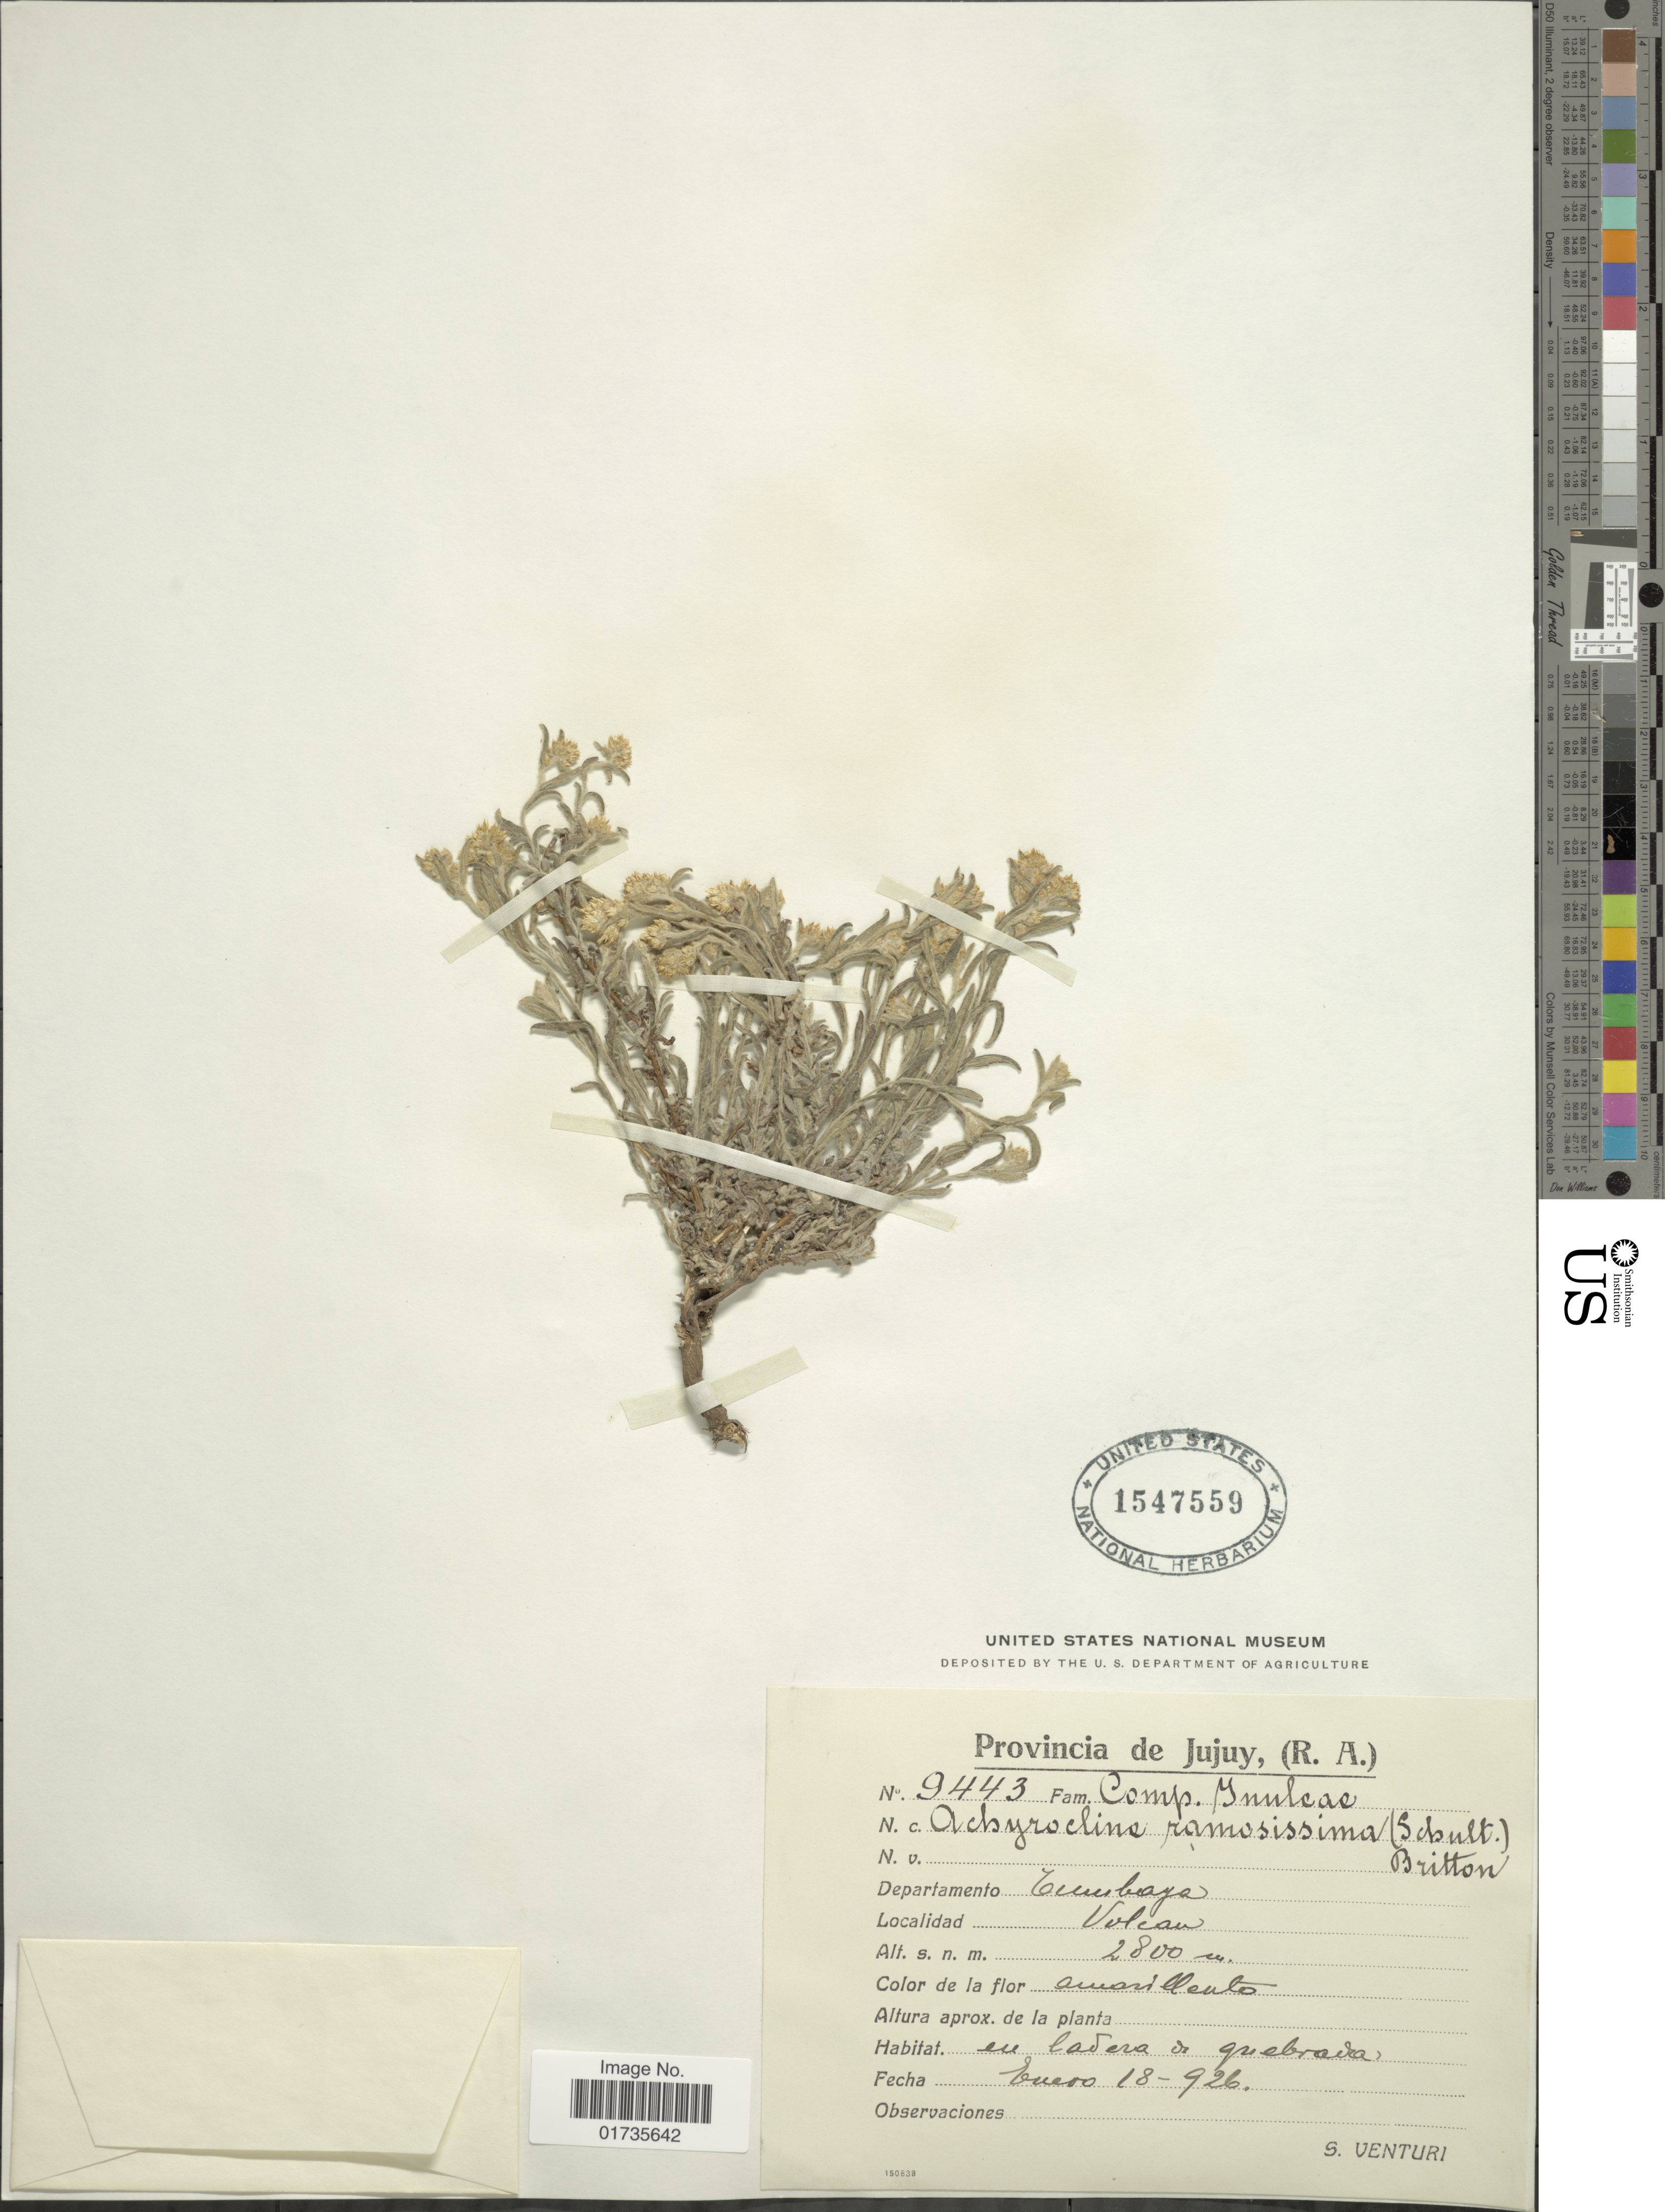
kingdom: Plantae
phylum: Tracheophyta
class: Magnoliopsida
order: Asterales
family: Asteraceae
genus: Achyrocline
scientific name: Achyrocline ramosissima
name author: (Sch. Bip.) Britton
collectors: S. Venturi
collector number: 9443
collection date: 1926-01-18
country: Argentina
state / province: Jujuy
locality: Provincia de Jujuy (R. A.). Departamento Cumbaya Volcan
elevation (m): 2800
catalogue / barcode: US 1547559